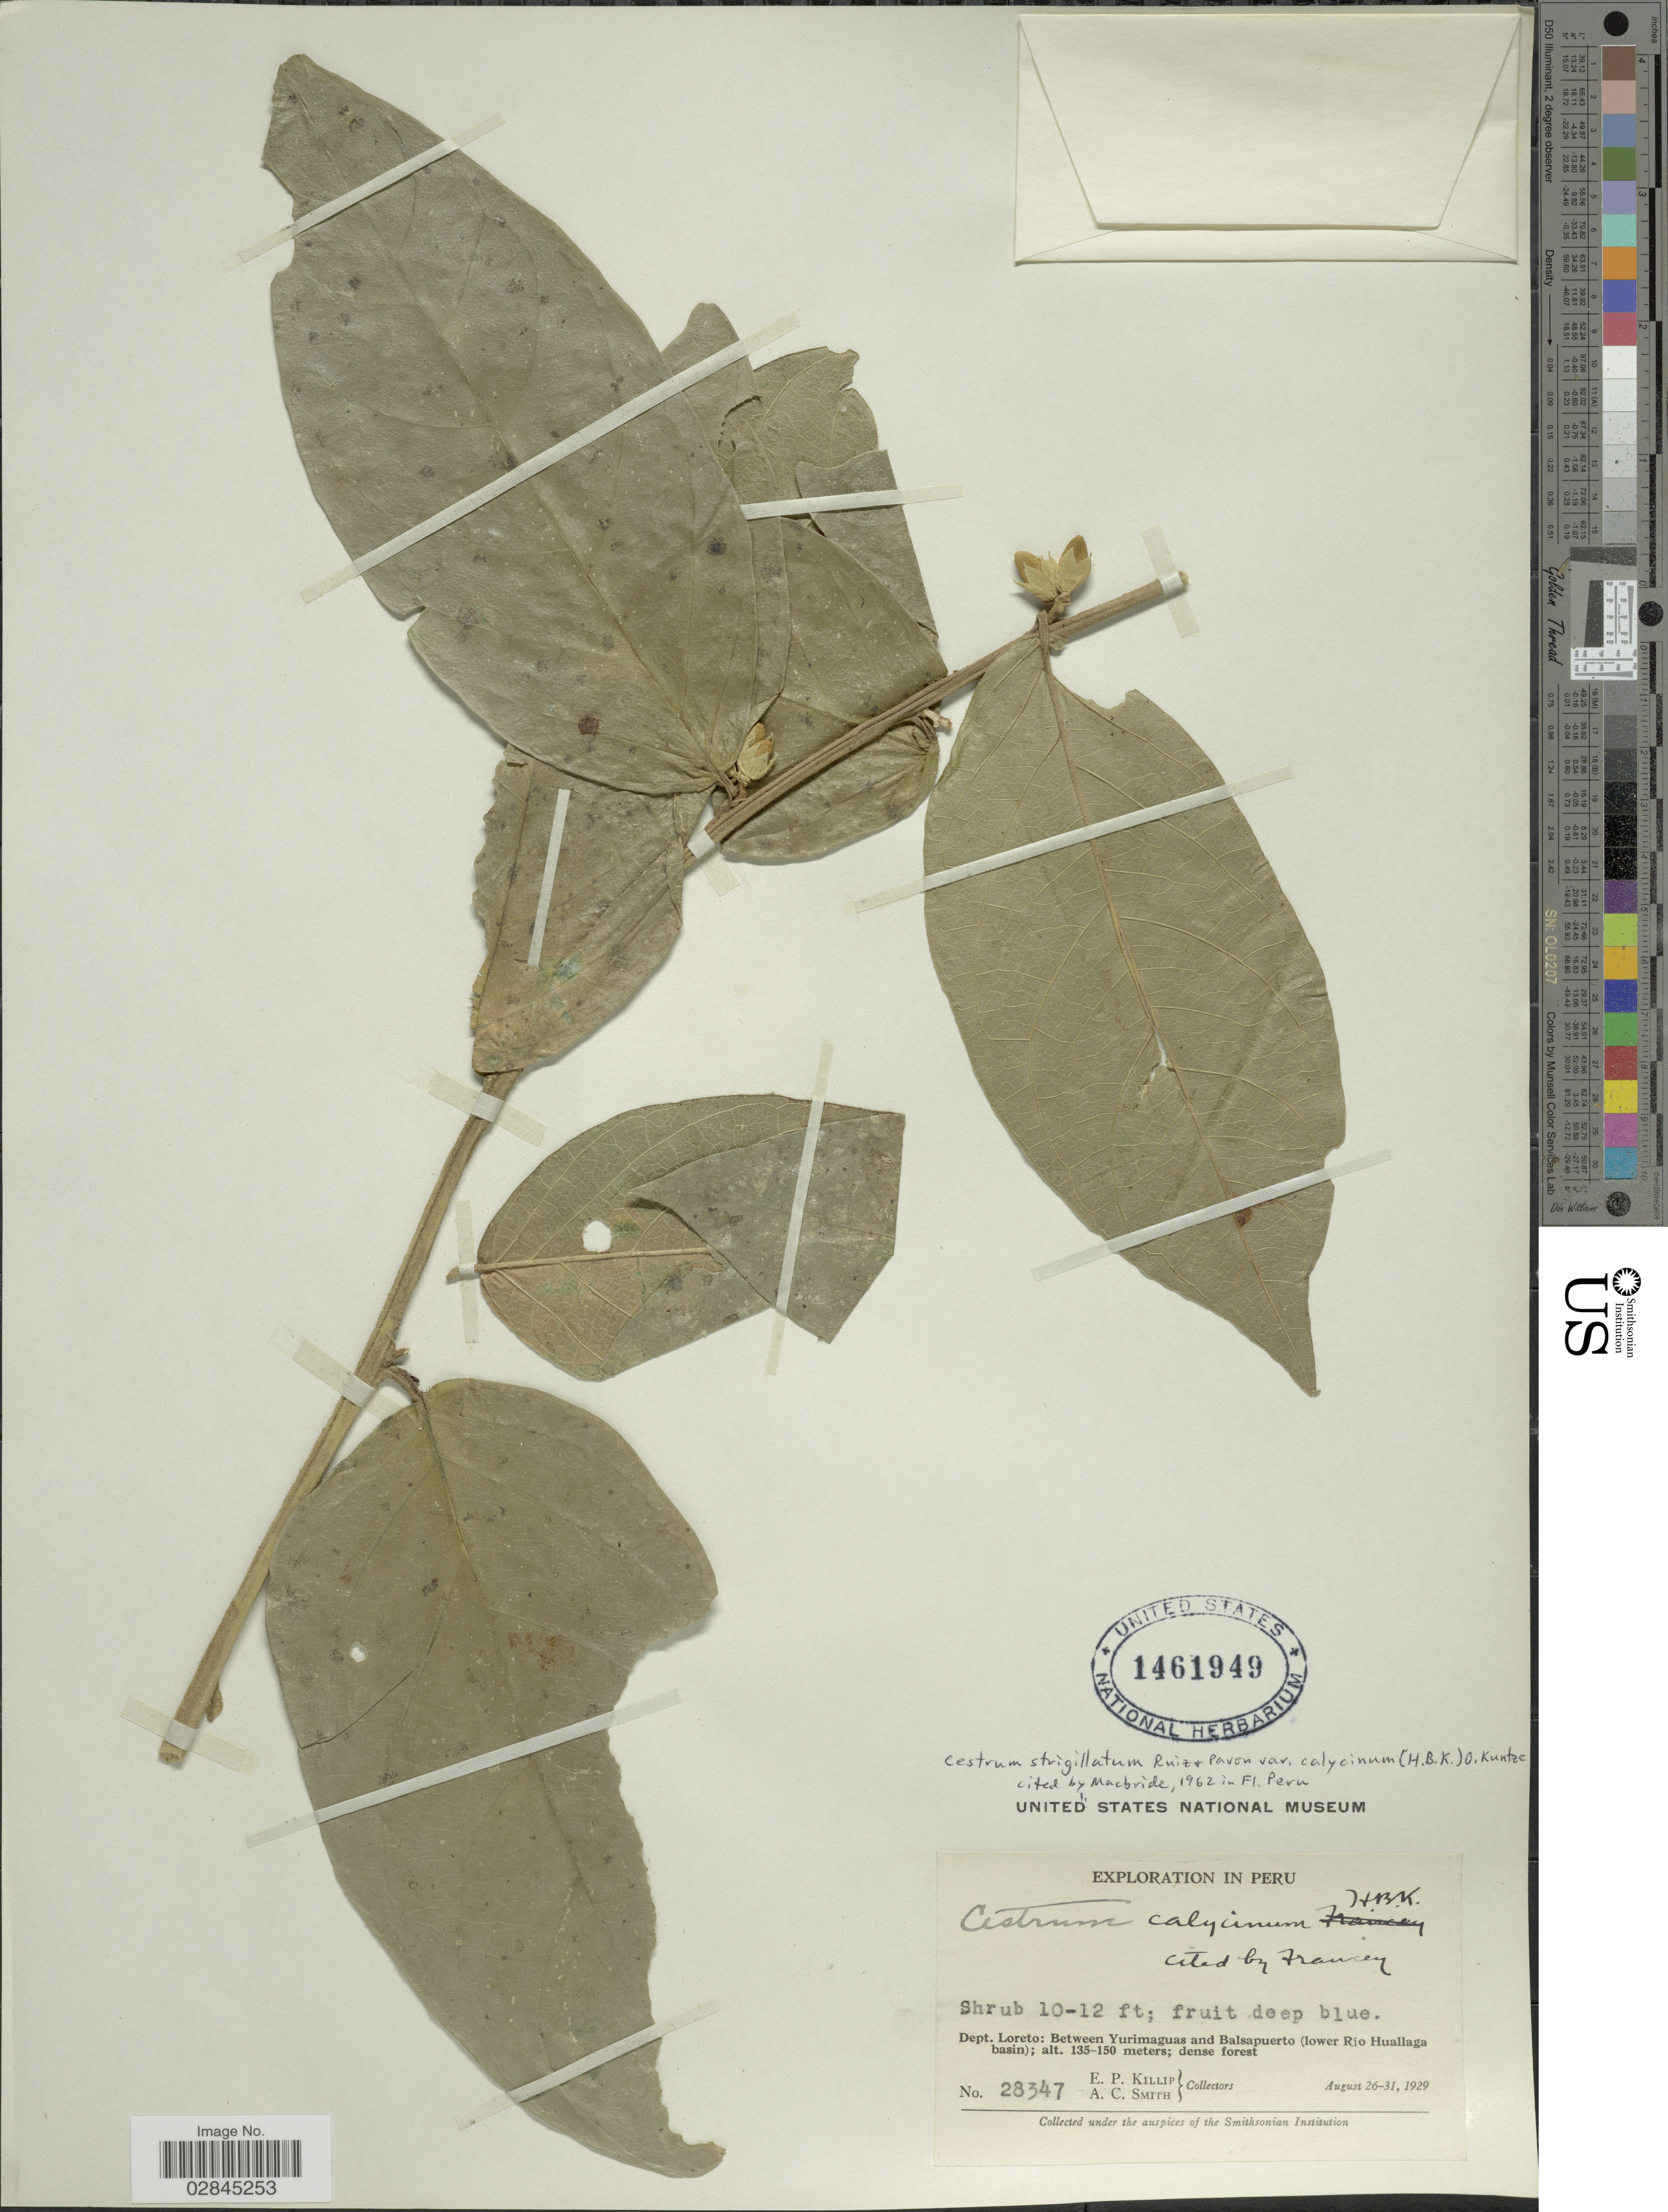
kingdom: Plantae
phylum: Tracheophyta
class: Magnoliopsida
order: Solanales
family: Solanaceae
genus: Cestrum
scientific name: Cestrum strigillatum var. calycinum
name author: Ruiz & Pav.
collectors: E. P. Killip & A. C. Smith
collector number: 28347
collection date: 1929-08-26/1929-08-31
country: Peru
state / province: Loreto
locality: Dept. Loreto: Between Yurimaguas and Balsapuerto (lower Rio Huallaga basin).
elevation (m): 135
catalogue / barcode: US 1461949